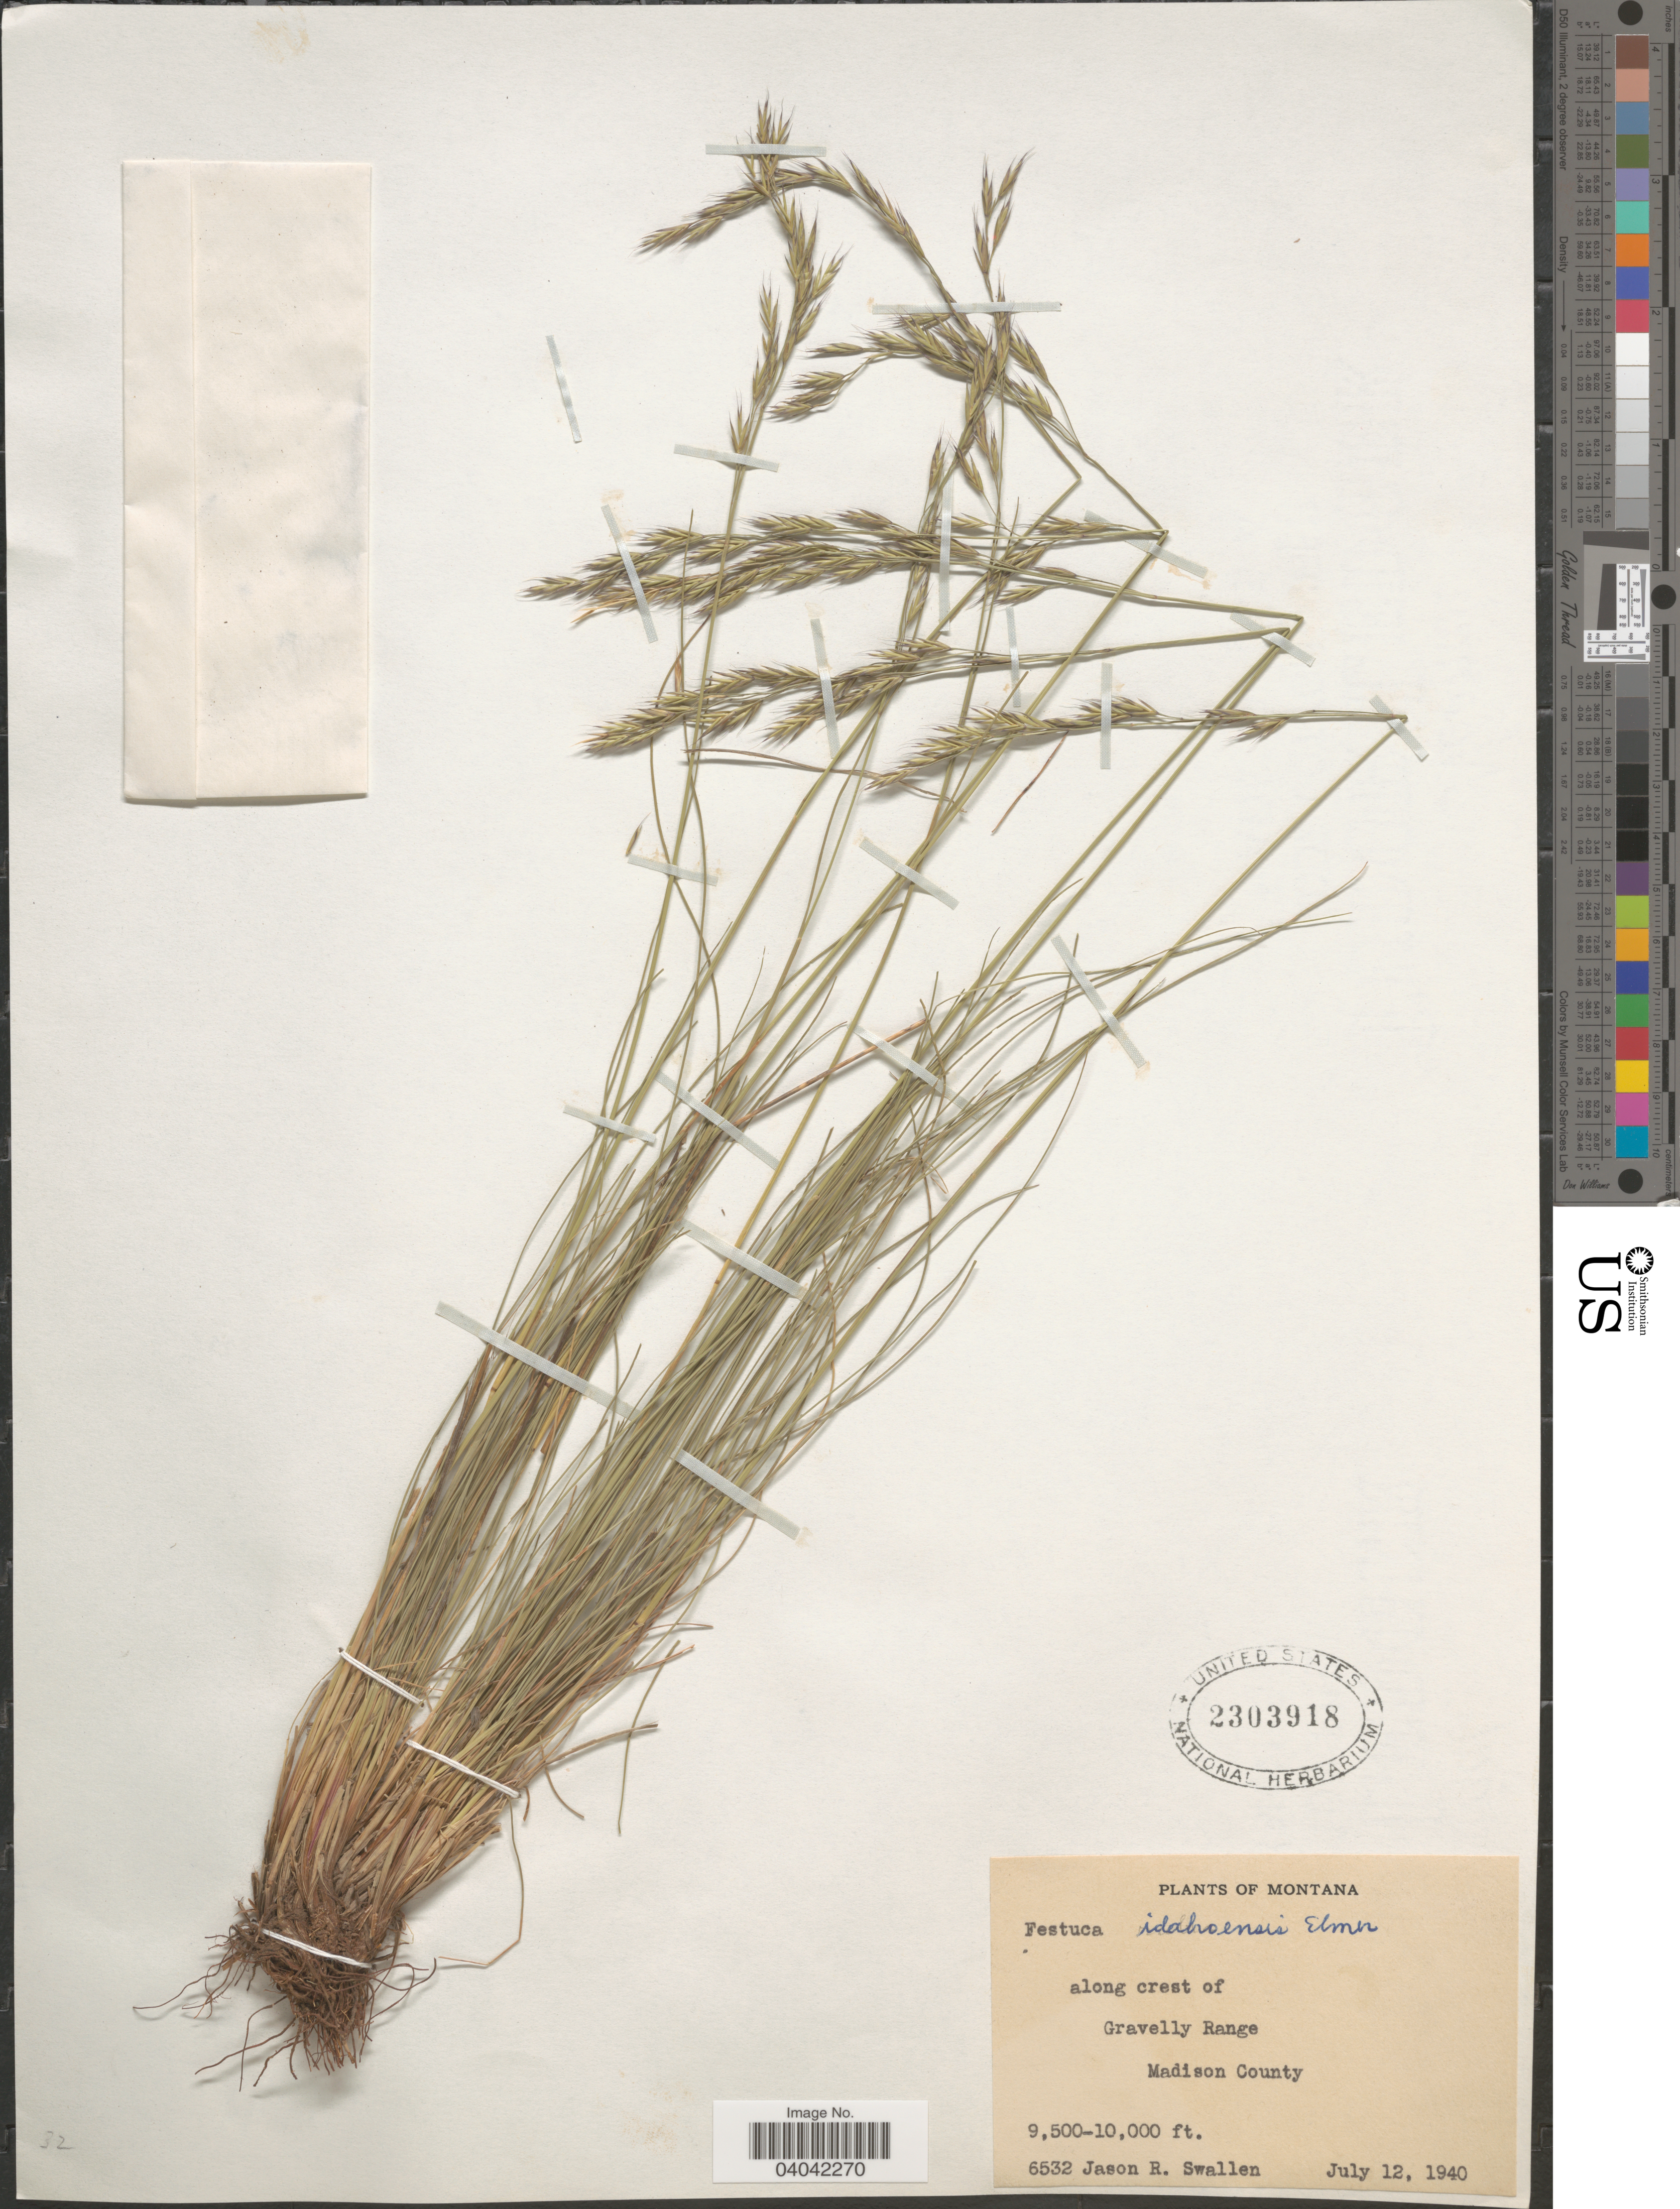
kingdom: Plantae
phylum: Tracheophyta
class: Liliopsida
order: Poales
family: Poaceae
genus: Festuca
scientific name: Festuca idahoensis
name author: Elmer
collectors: J. R. Swallen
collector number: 6532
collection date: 1940-07-12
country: United States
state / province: Montana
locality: Along crest of Gravelly Range. Madison County.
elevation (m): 2896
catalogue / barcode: US 2303918